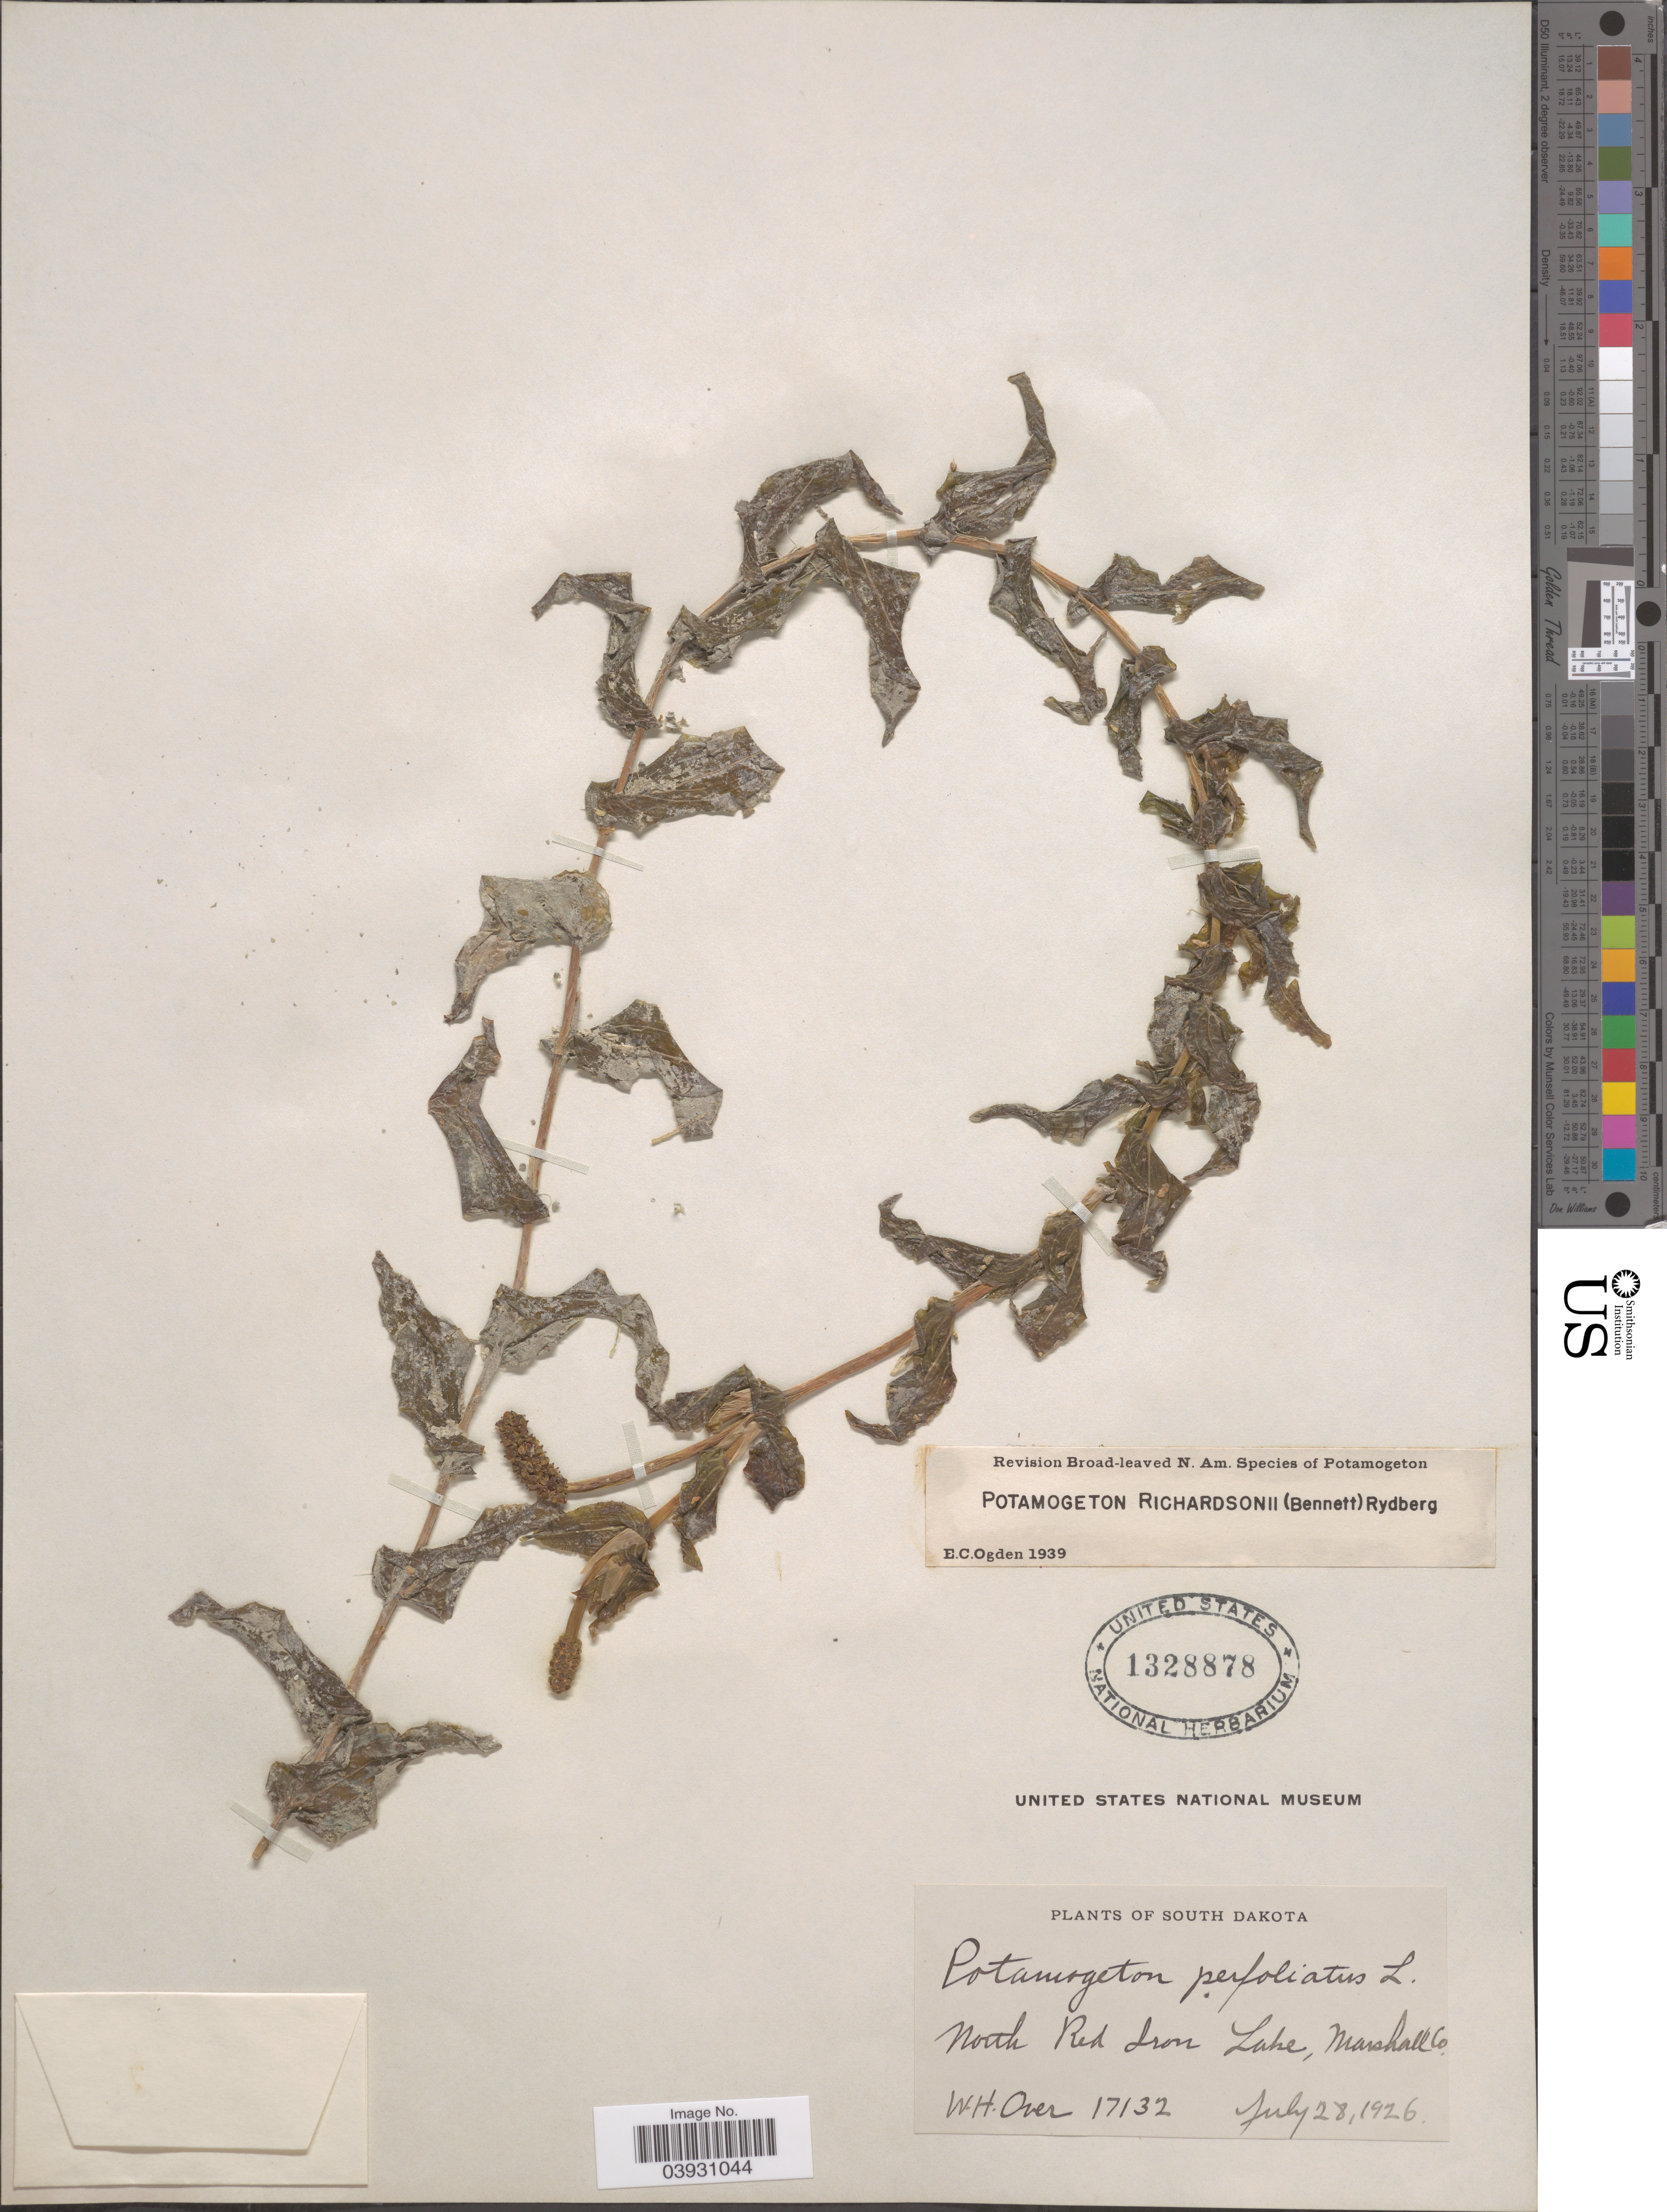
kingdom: Plantae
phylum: Tracheophyta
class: Liliopsida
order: Alismatales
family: Potamogetonaceae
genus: Potamogeton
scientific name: Potamogeton richardsonii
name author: (A.W. Benn.) Rydb.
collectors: W. Over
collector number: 17132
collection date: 1926-07-28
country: United States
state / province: South Dakota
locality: North Red Iron Lake, Marshall Co.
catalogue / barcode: US 1328878